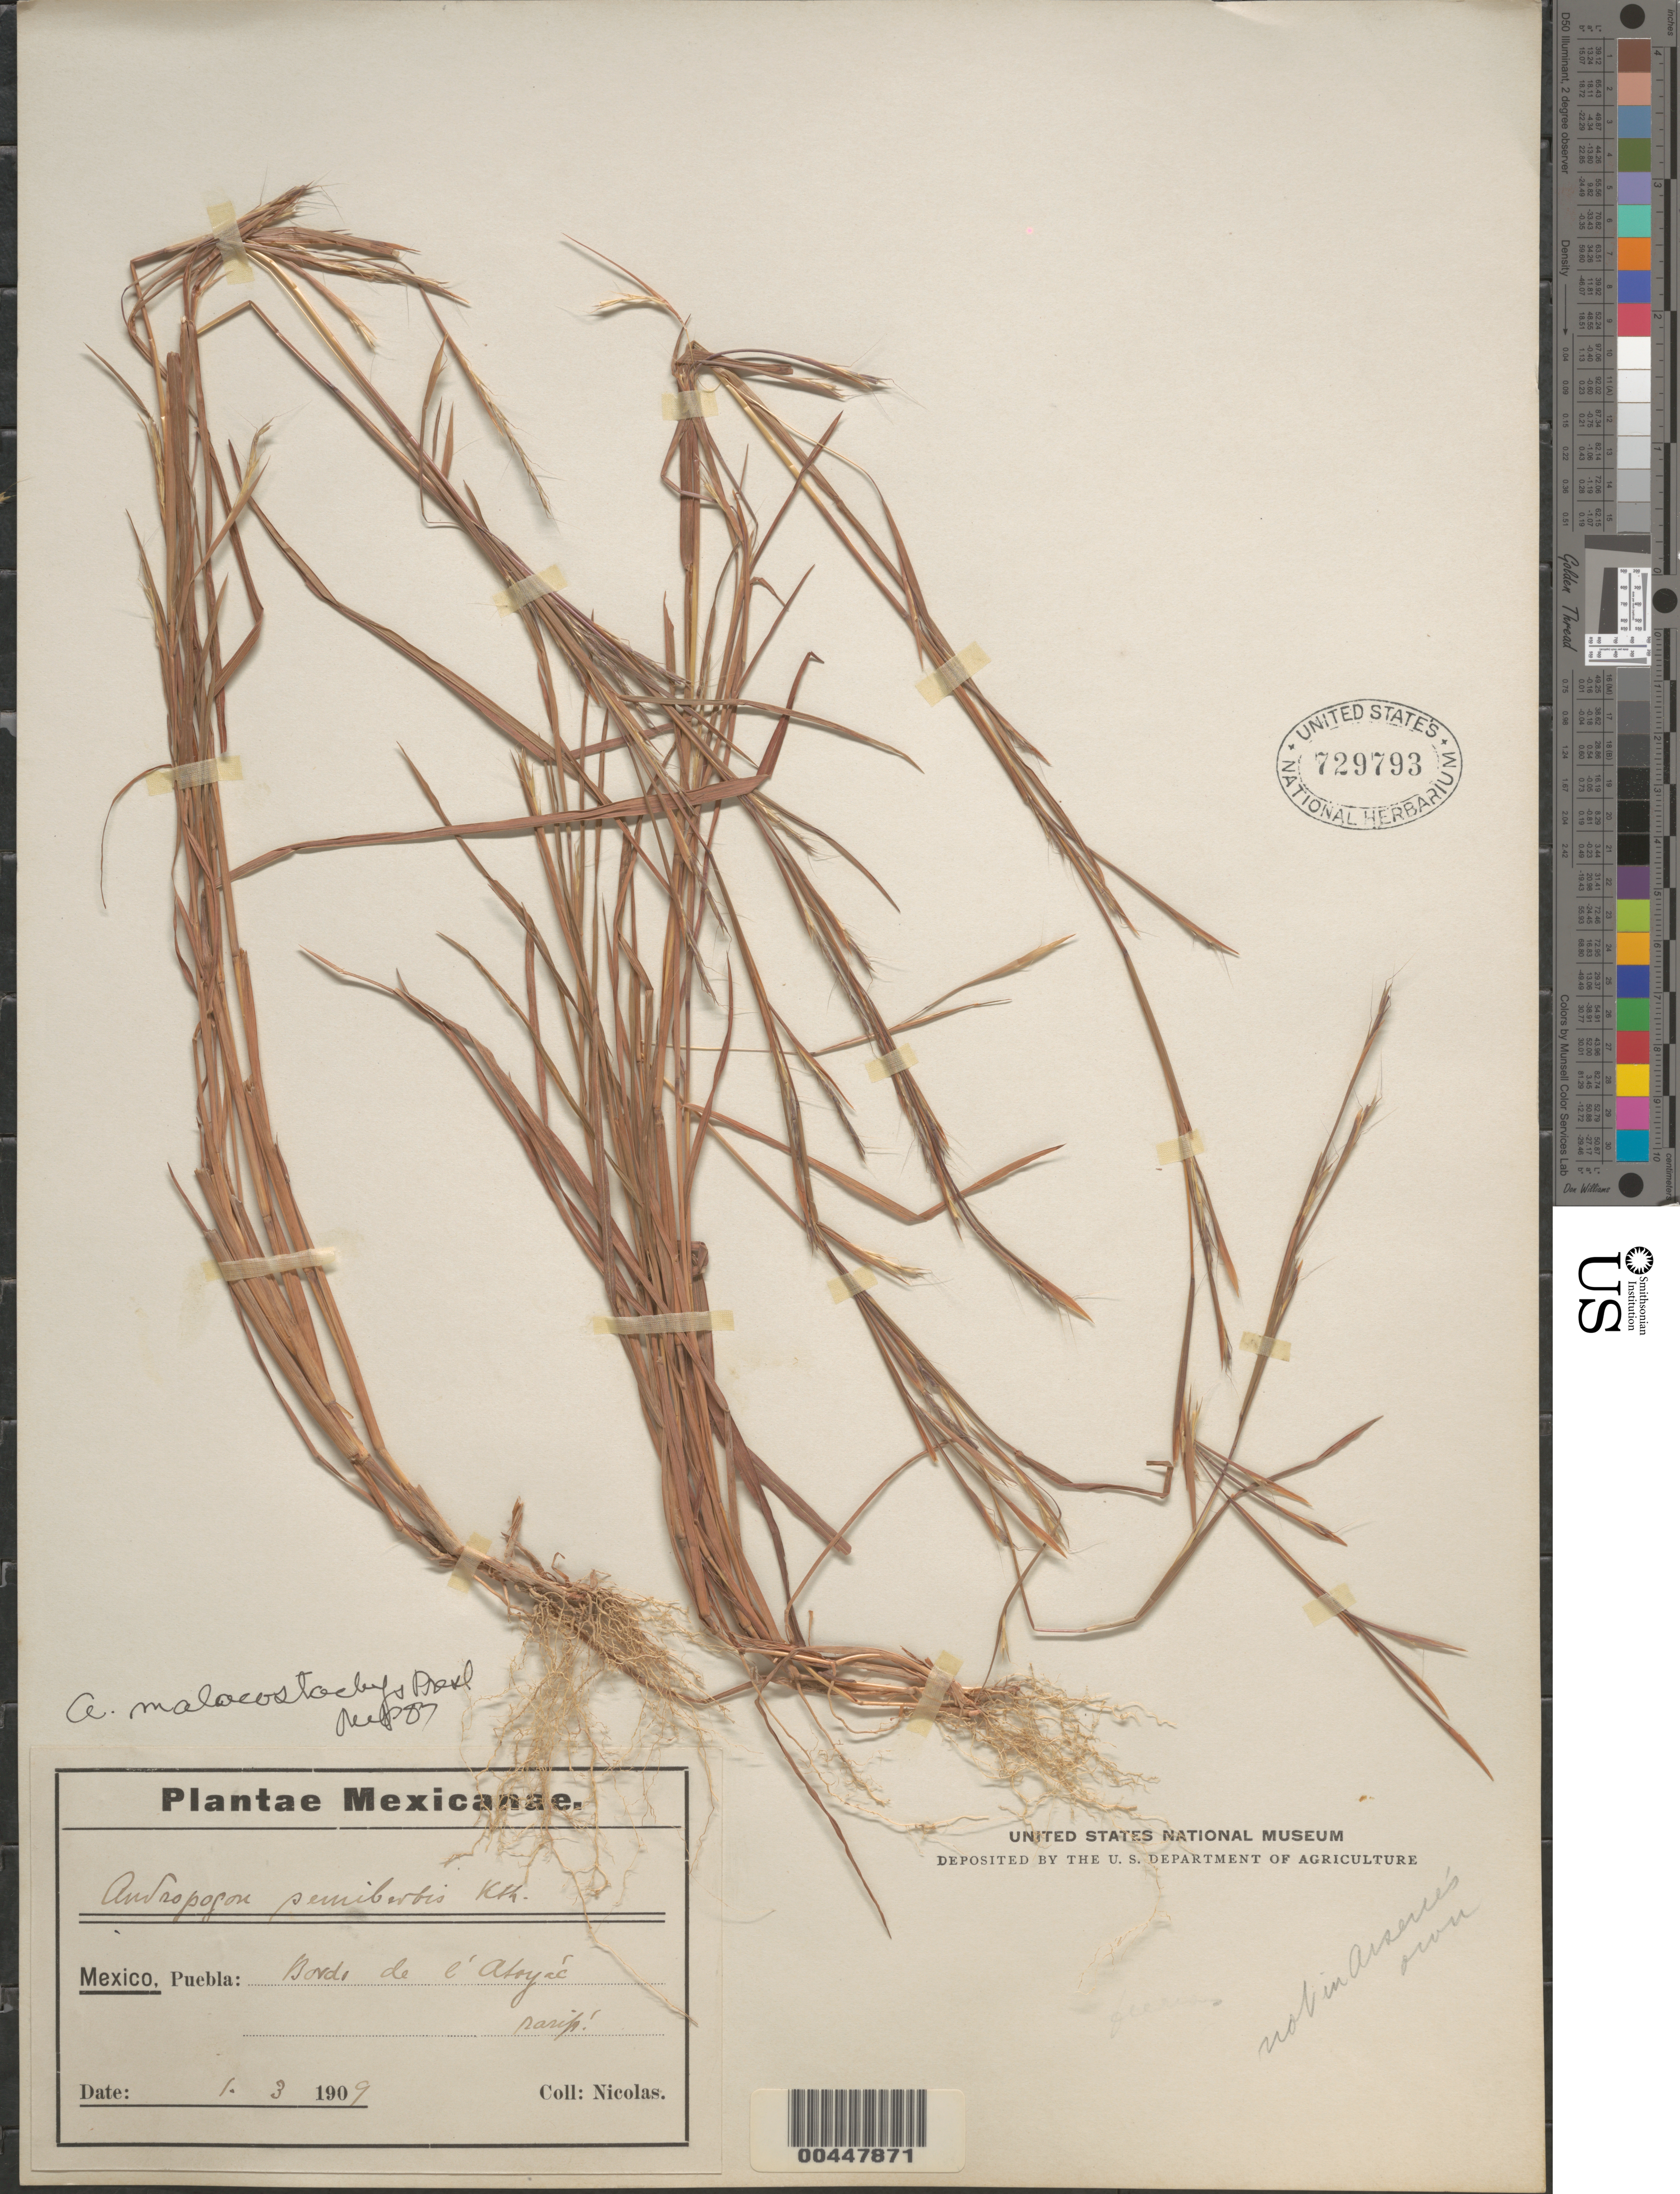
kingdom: Plantae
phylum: Tracheophyta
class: Liliopsida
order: Poales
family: Poaceae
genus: Andropogon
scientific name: Andropogon malacostachyus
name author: J. Presl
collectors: -. Nicolas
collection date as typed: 1 Mar 1909 or 3 Jan 1909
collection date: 1909-01-03 or 1909-03-01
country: Mexico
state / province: Puebla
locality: Bordo de l'Aboyac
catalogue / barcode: US 729793